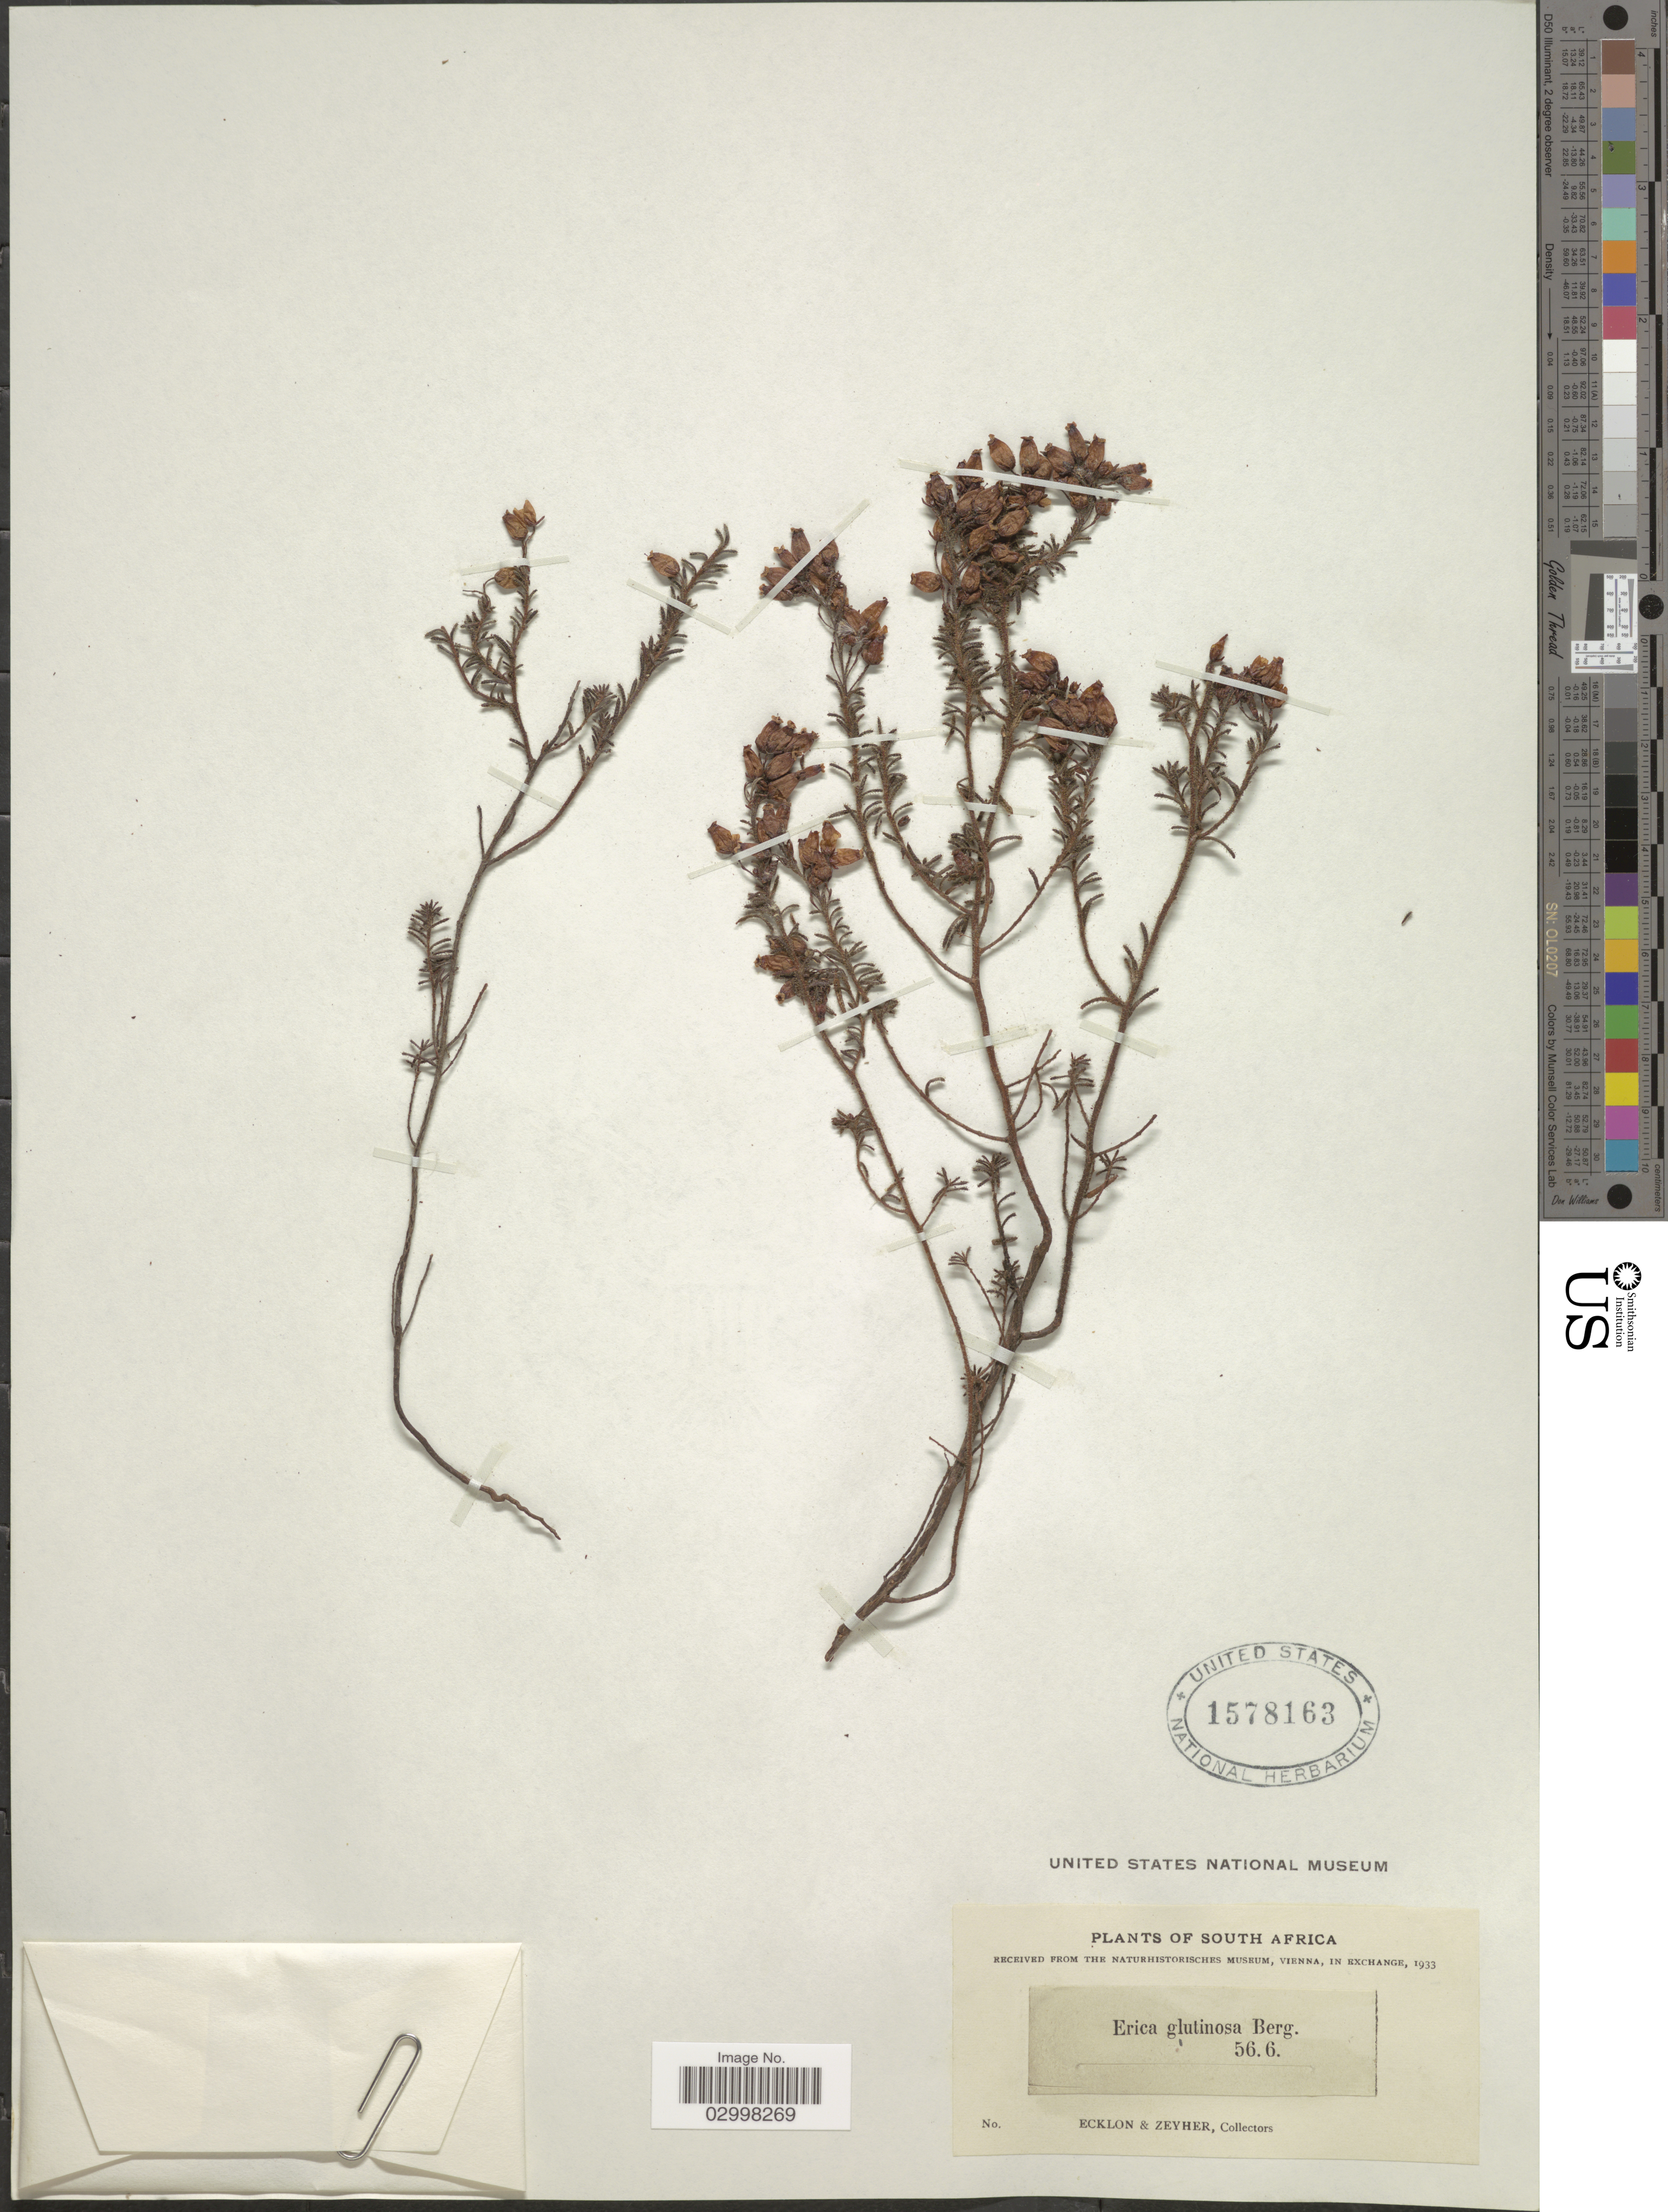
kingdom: Plantae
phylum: Tracheophyta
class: Magnoliopsida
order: Ericales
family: Ericaceae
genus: Erica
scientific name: Erica glutinosa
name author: P.J. Bergius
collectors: -. Ecklon & -. Zeyher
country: South Africa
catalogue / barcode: US 1578163